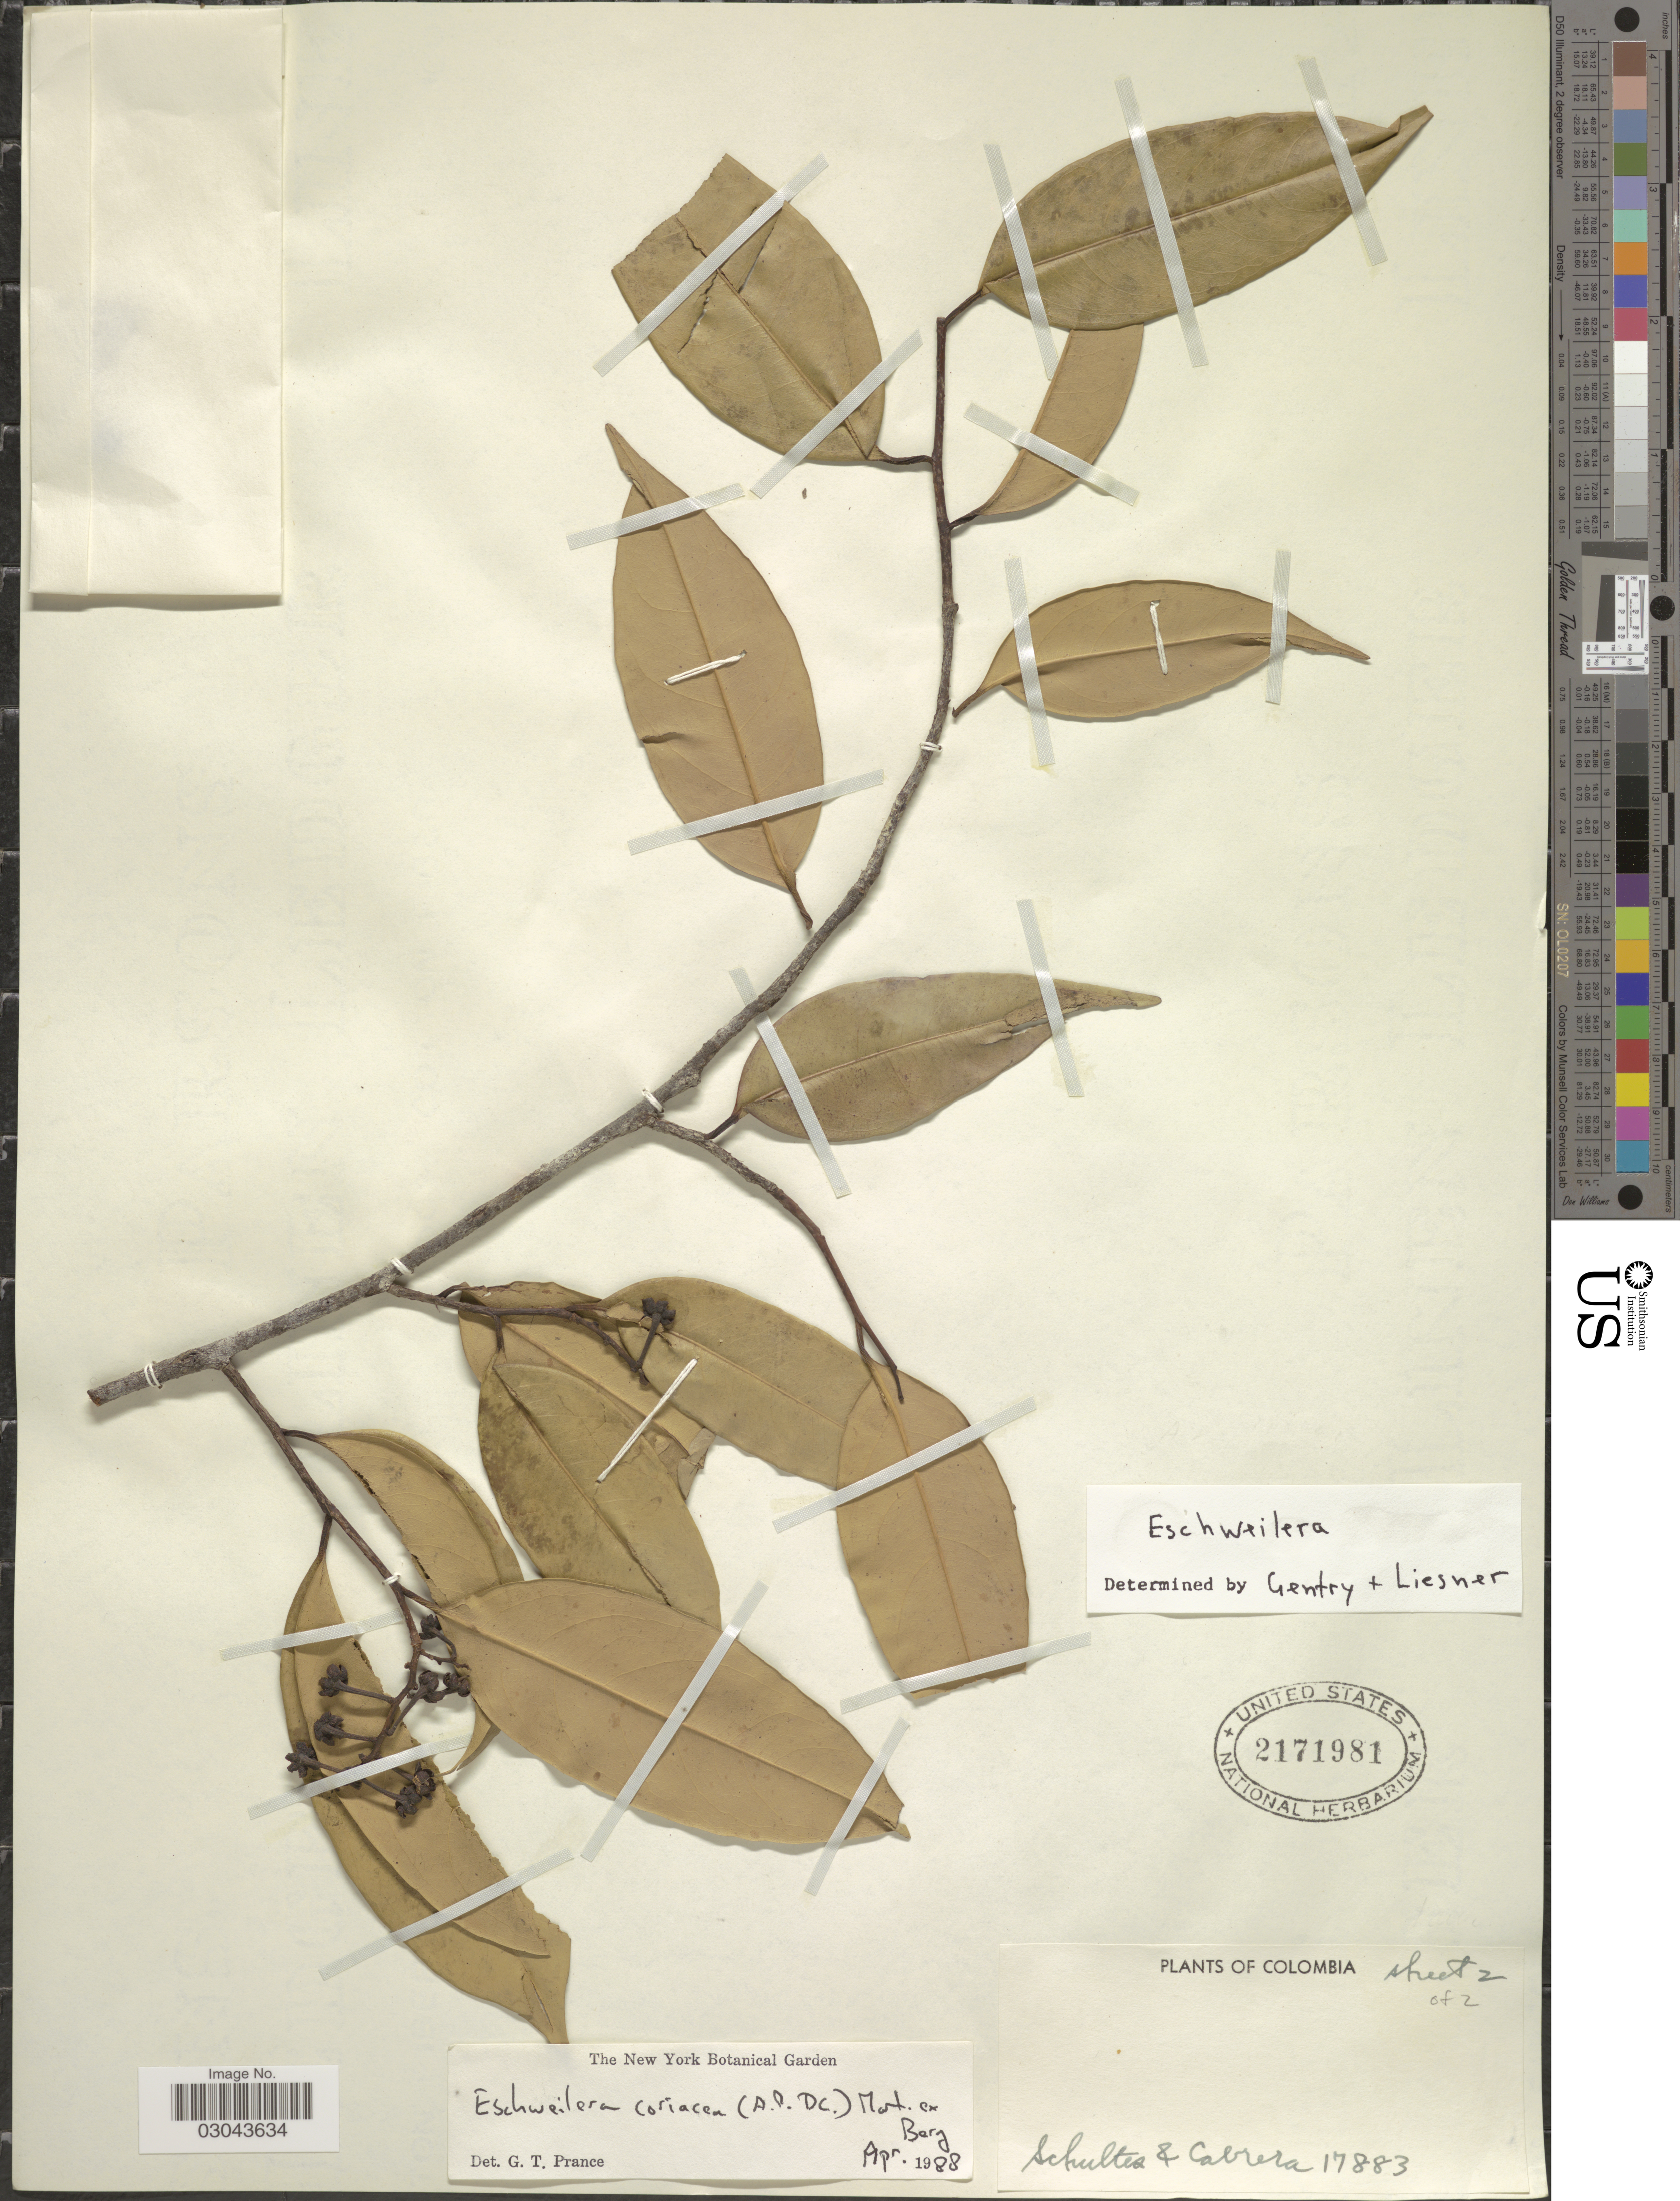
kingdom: Plantae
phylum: Tracheophyta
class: Magnoliopsida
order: Ericales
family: Lecythidaceae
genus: Eschweilera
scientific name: Eschweilera coriacea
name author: (DC.) S.A. Mori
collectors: -- Schultes & Cabrera, --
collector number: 17883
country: Colombia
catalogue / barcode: US 2171981